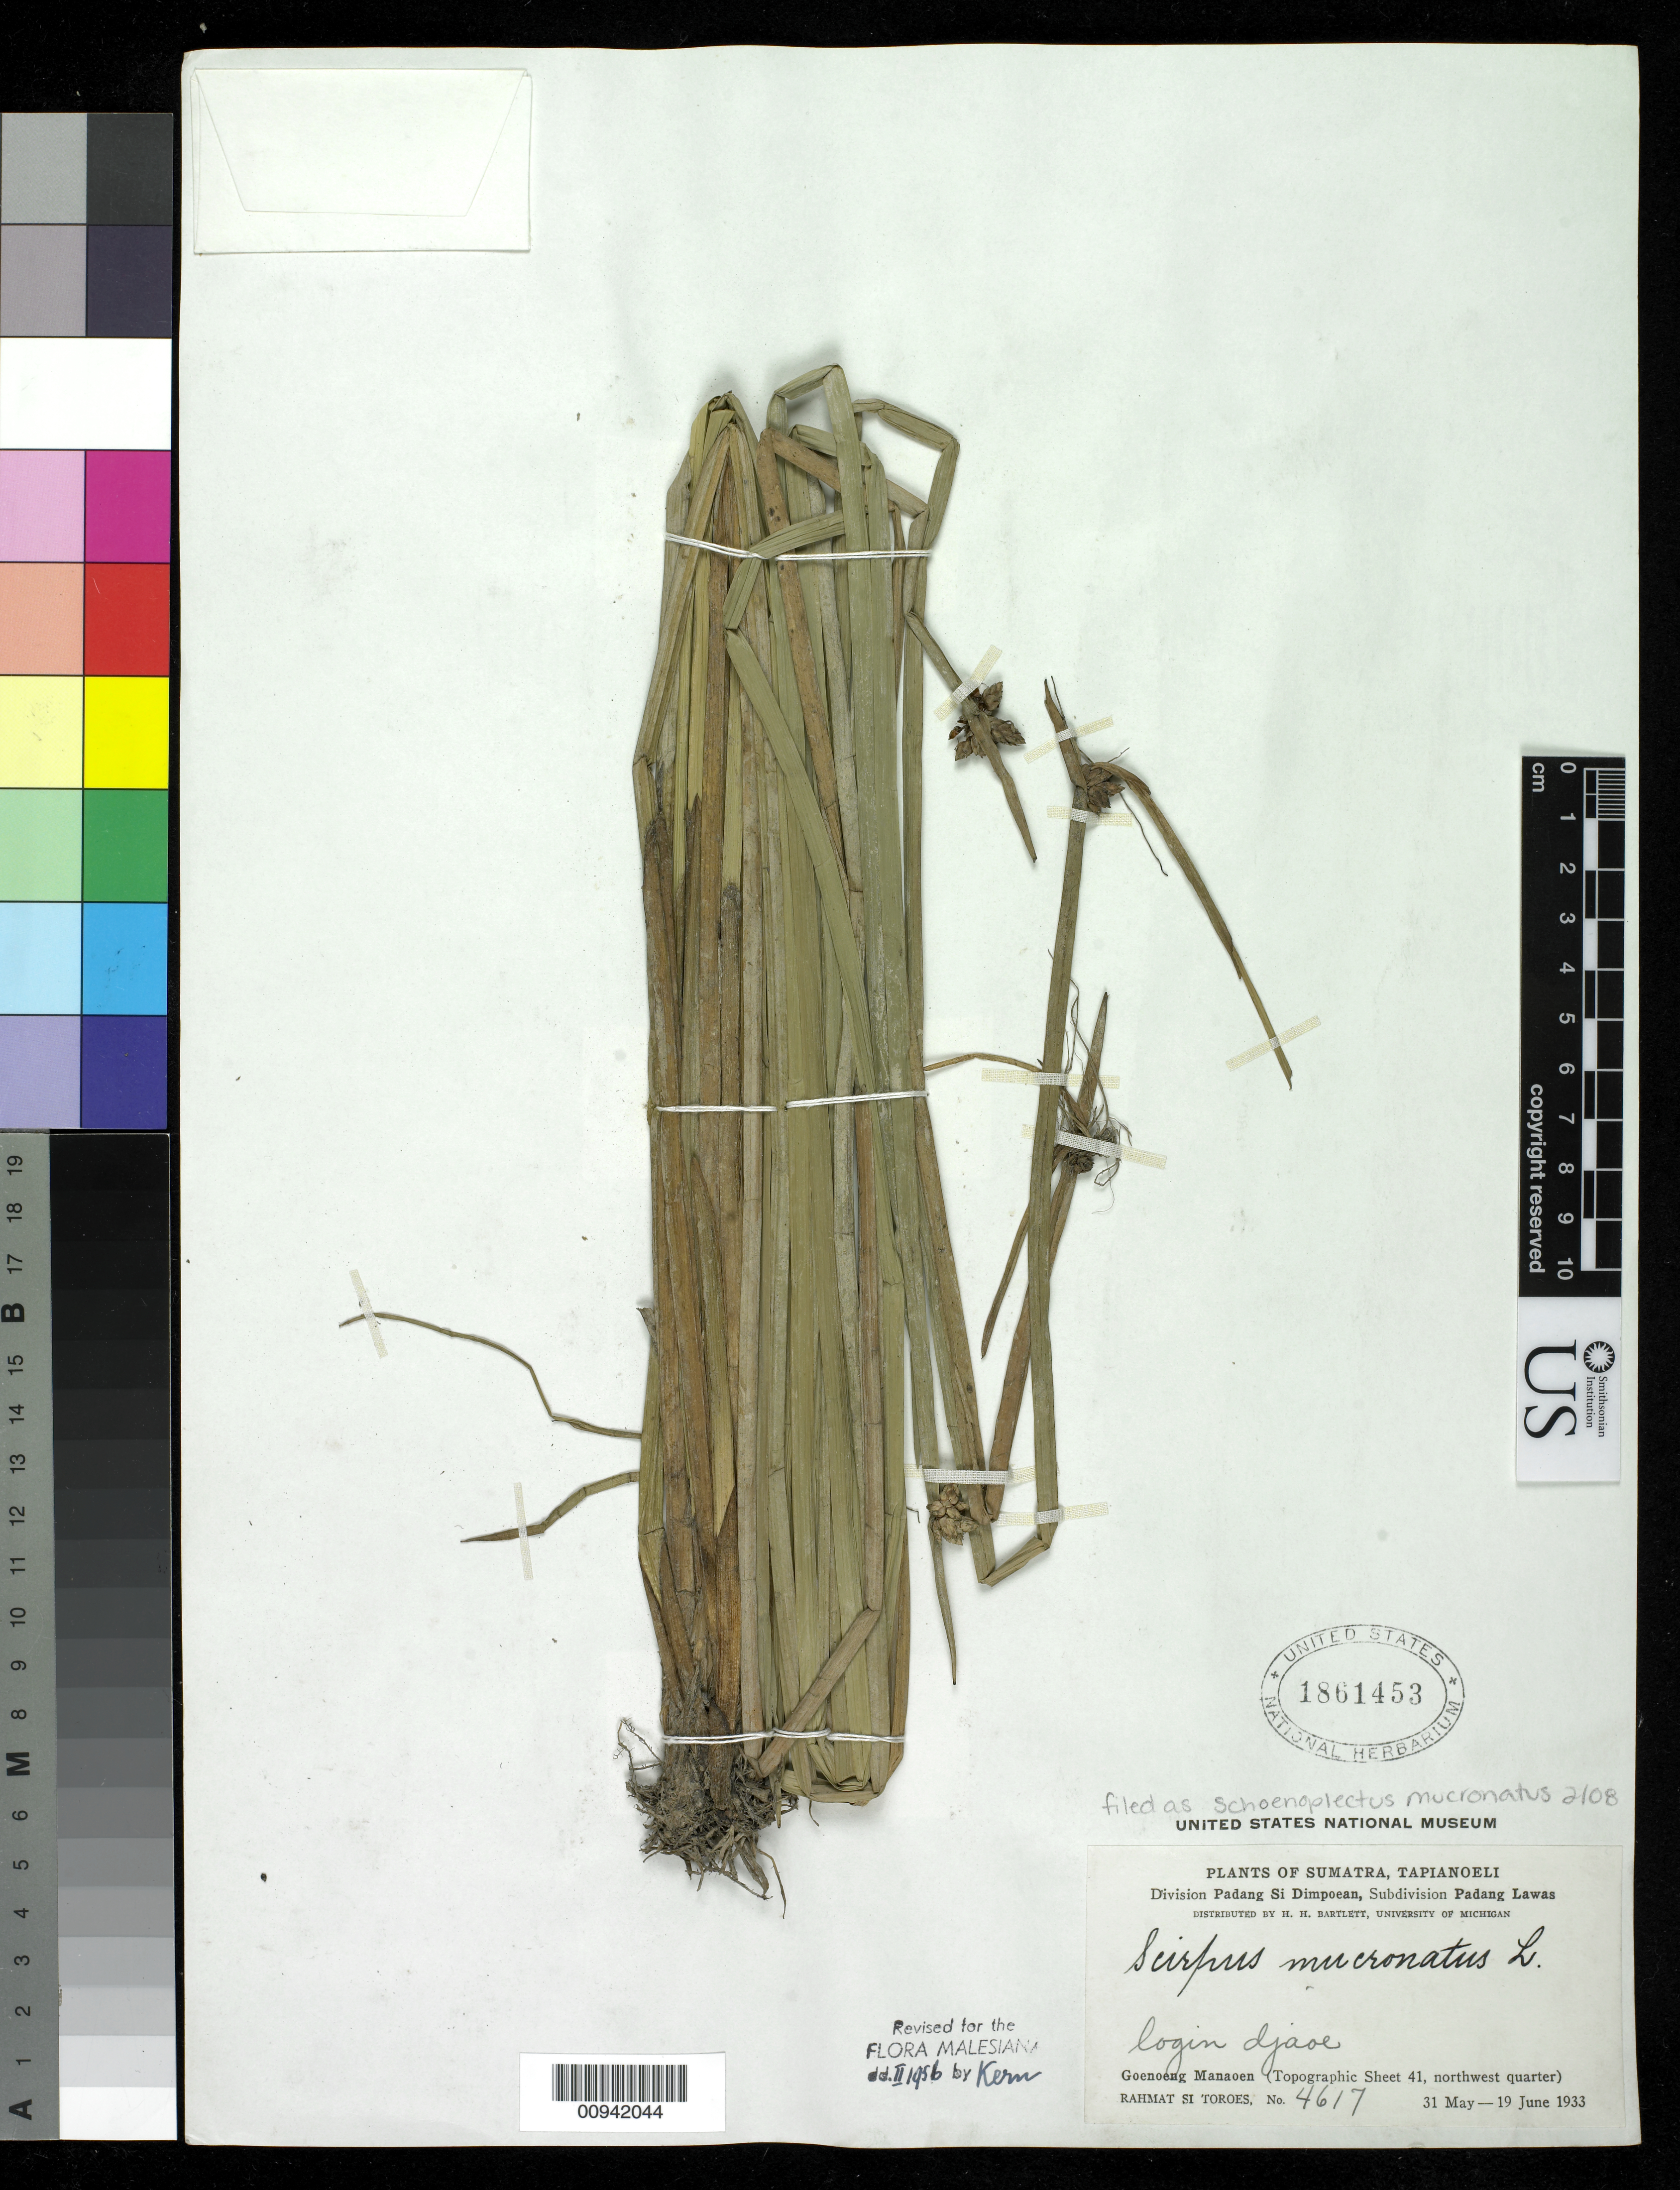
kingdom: Plantae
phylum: Tracheophyta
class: Liliopsida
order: Poales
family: Cyperaceae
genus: Schoenoplectiella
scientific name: Schoenoplectiella mucronata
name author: (L.) Jung & Choi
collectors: Rahmat Si Boeea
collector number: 4617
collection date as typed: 31 May 1933 to 19 Jun 1933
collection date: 1933-05-31/1933-06-19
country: Indonesia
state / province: Sumatra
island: Sumatra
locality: Tapianoeli, Goenoeng Manaoen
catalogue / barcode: US 1861453